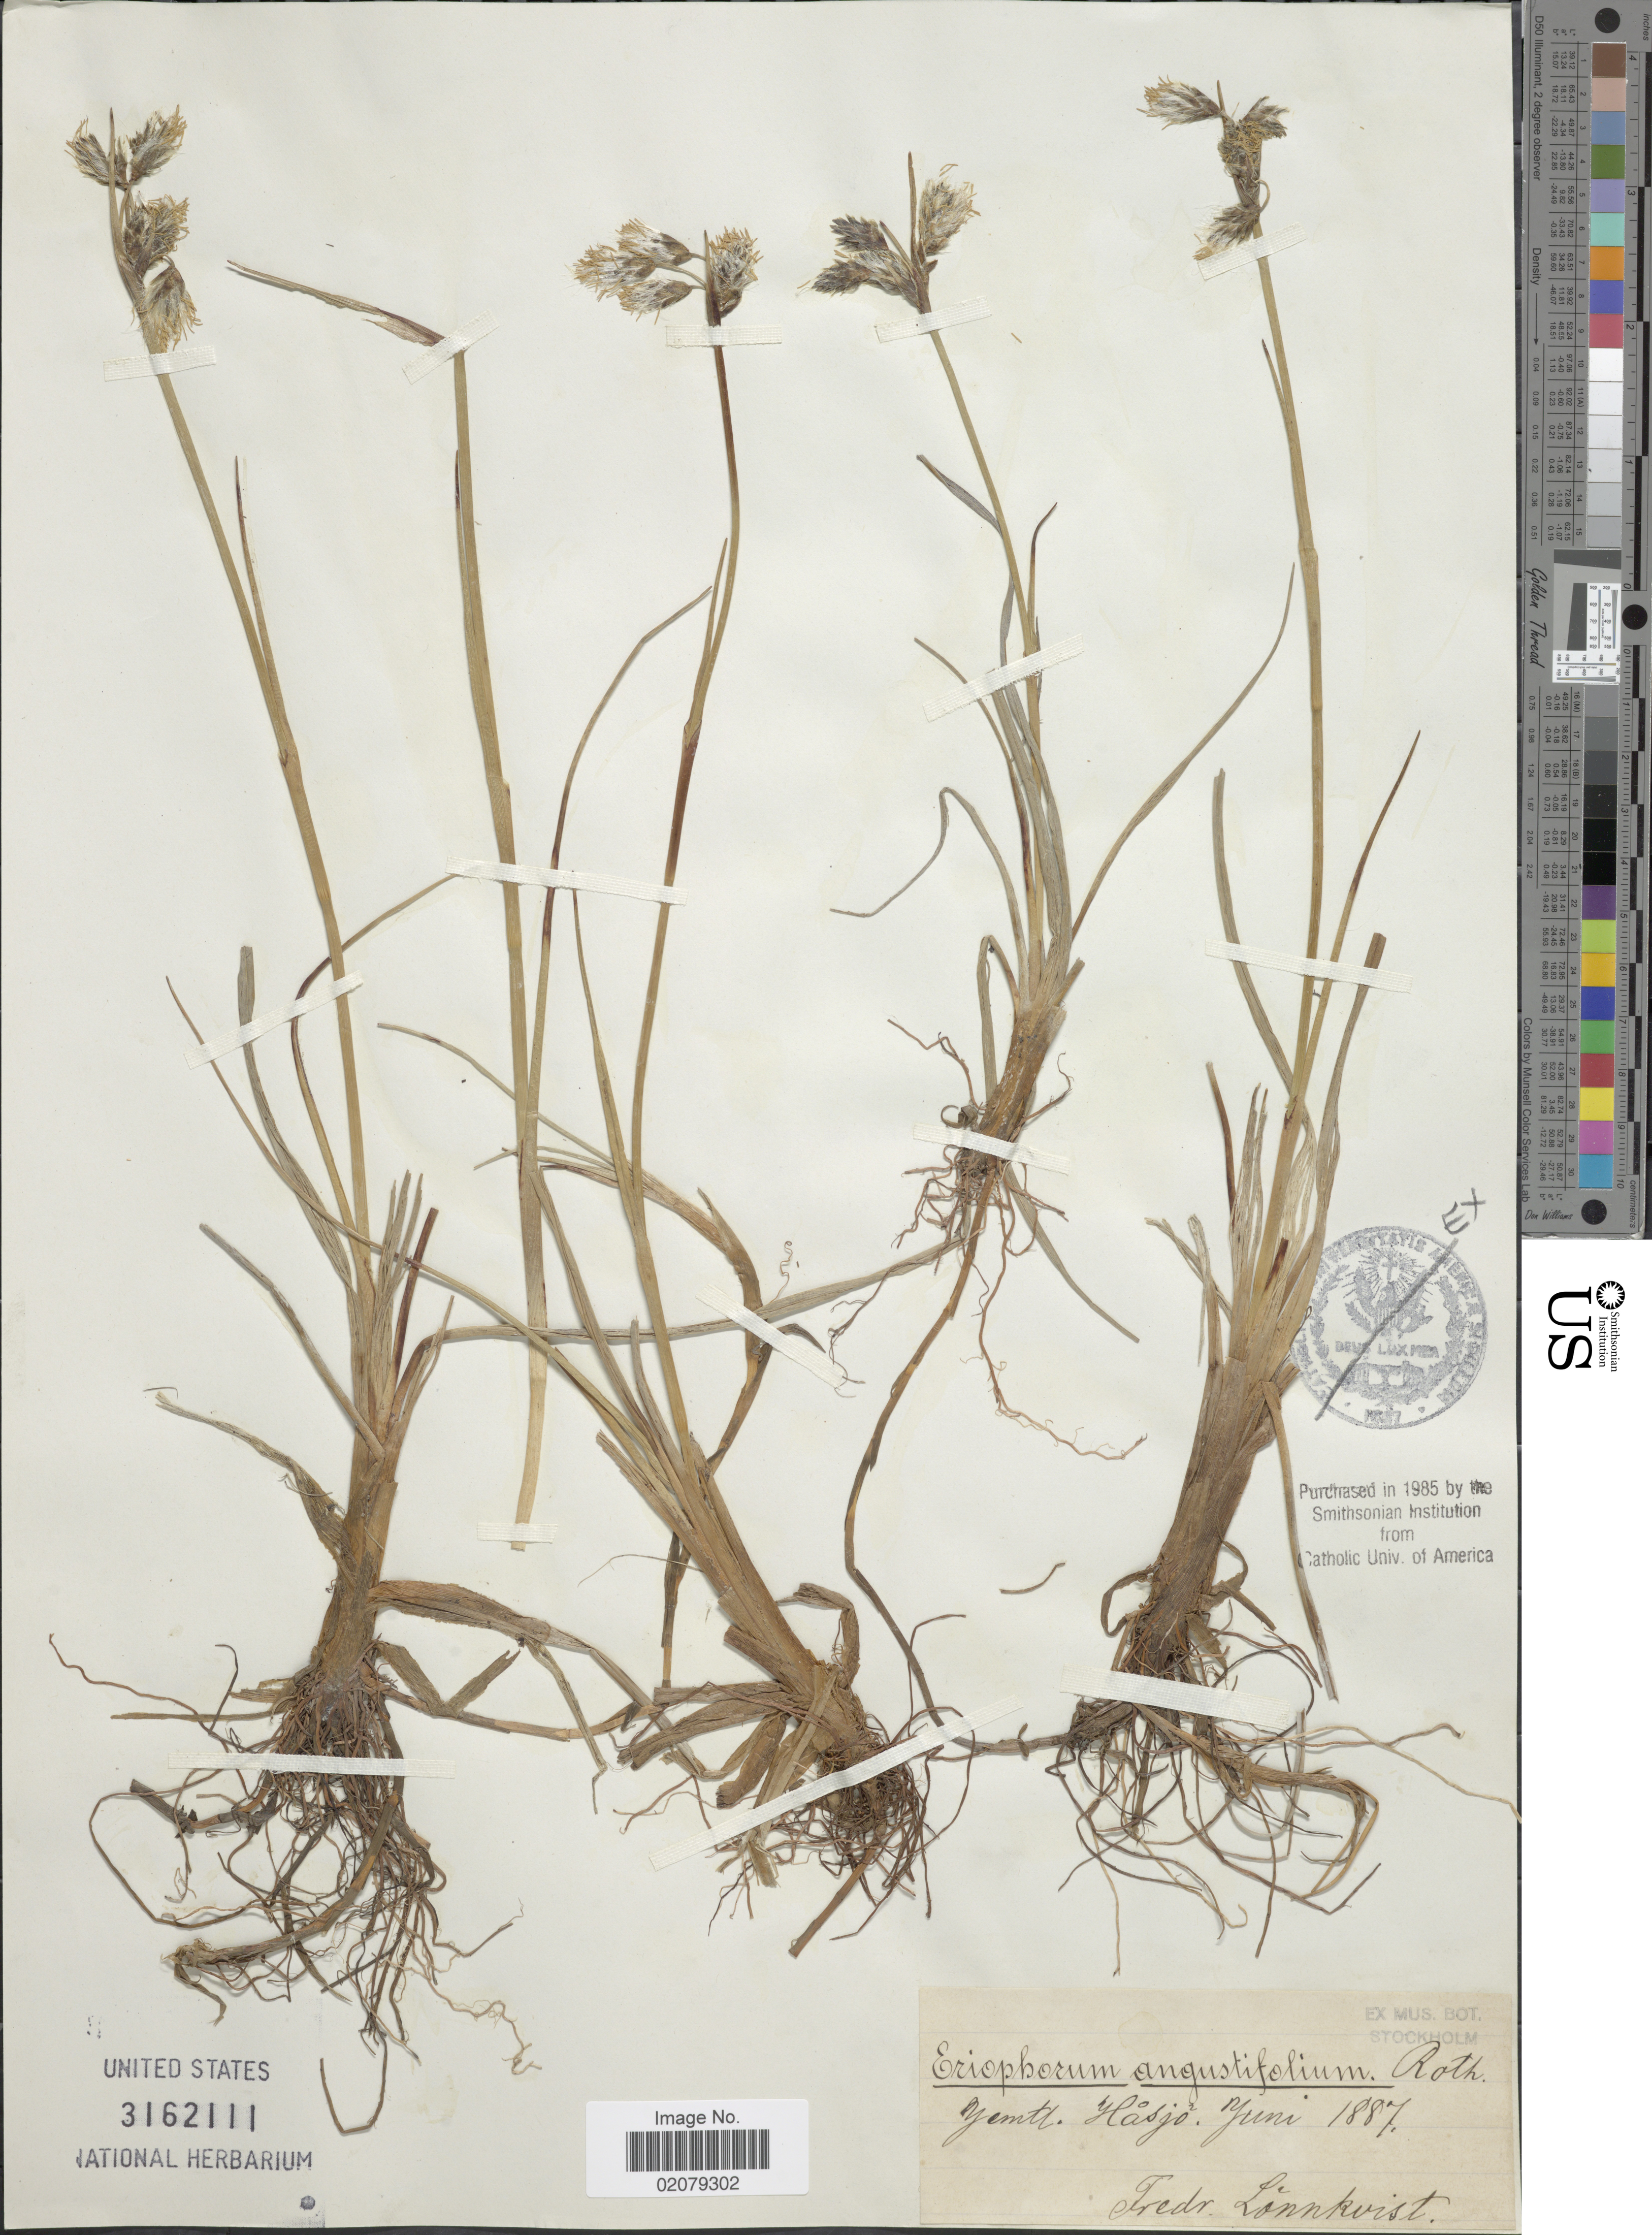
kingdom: Plantae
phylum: Tracheophyta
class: Liliopsida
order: Poales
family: Cyperaceae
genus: Eriophorum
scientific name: Eriophorum angustifolium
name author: Honck.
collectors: F. Lönnkoist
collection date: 1887-06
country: Sweden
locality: Hasjo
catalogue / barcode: US 3162111